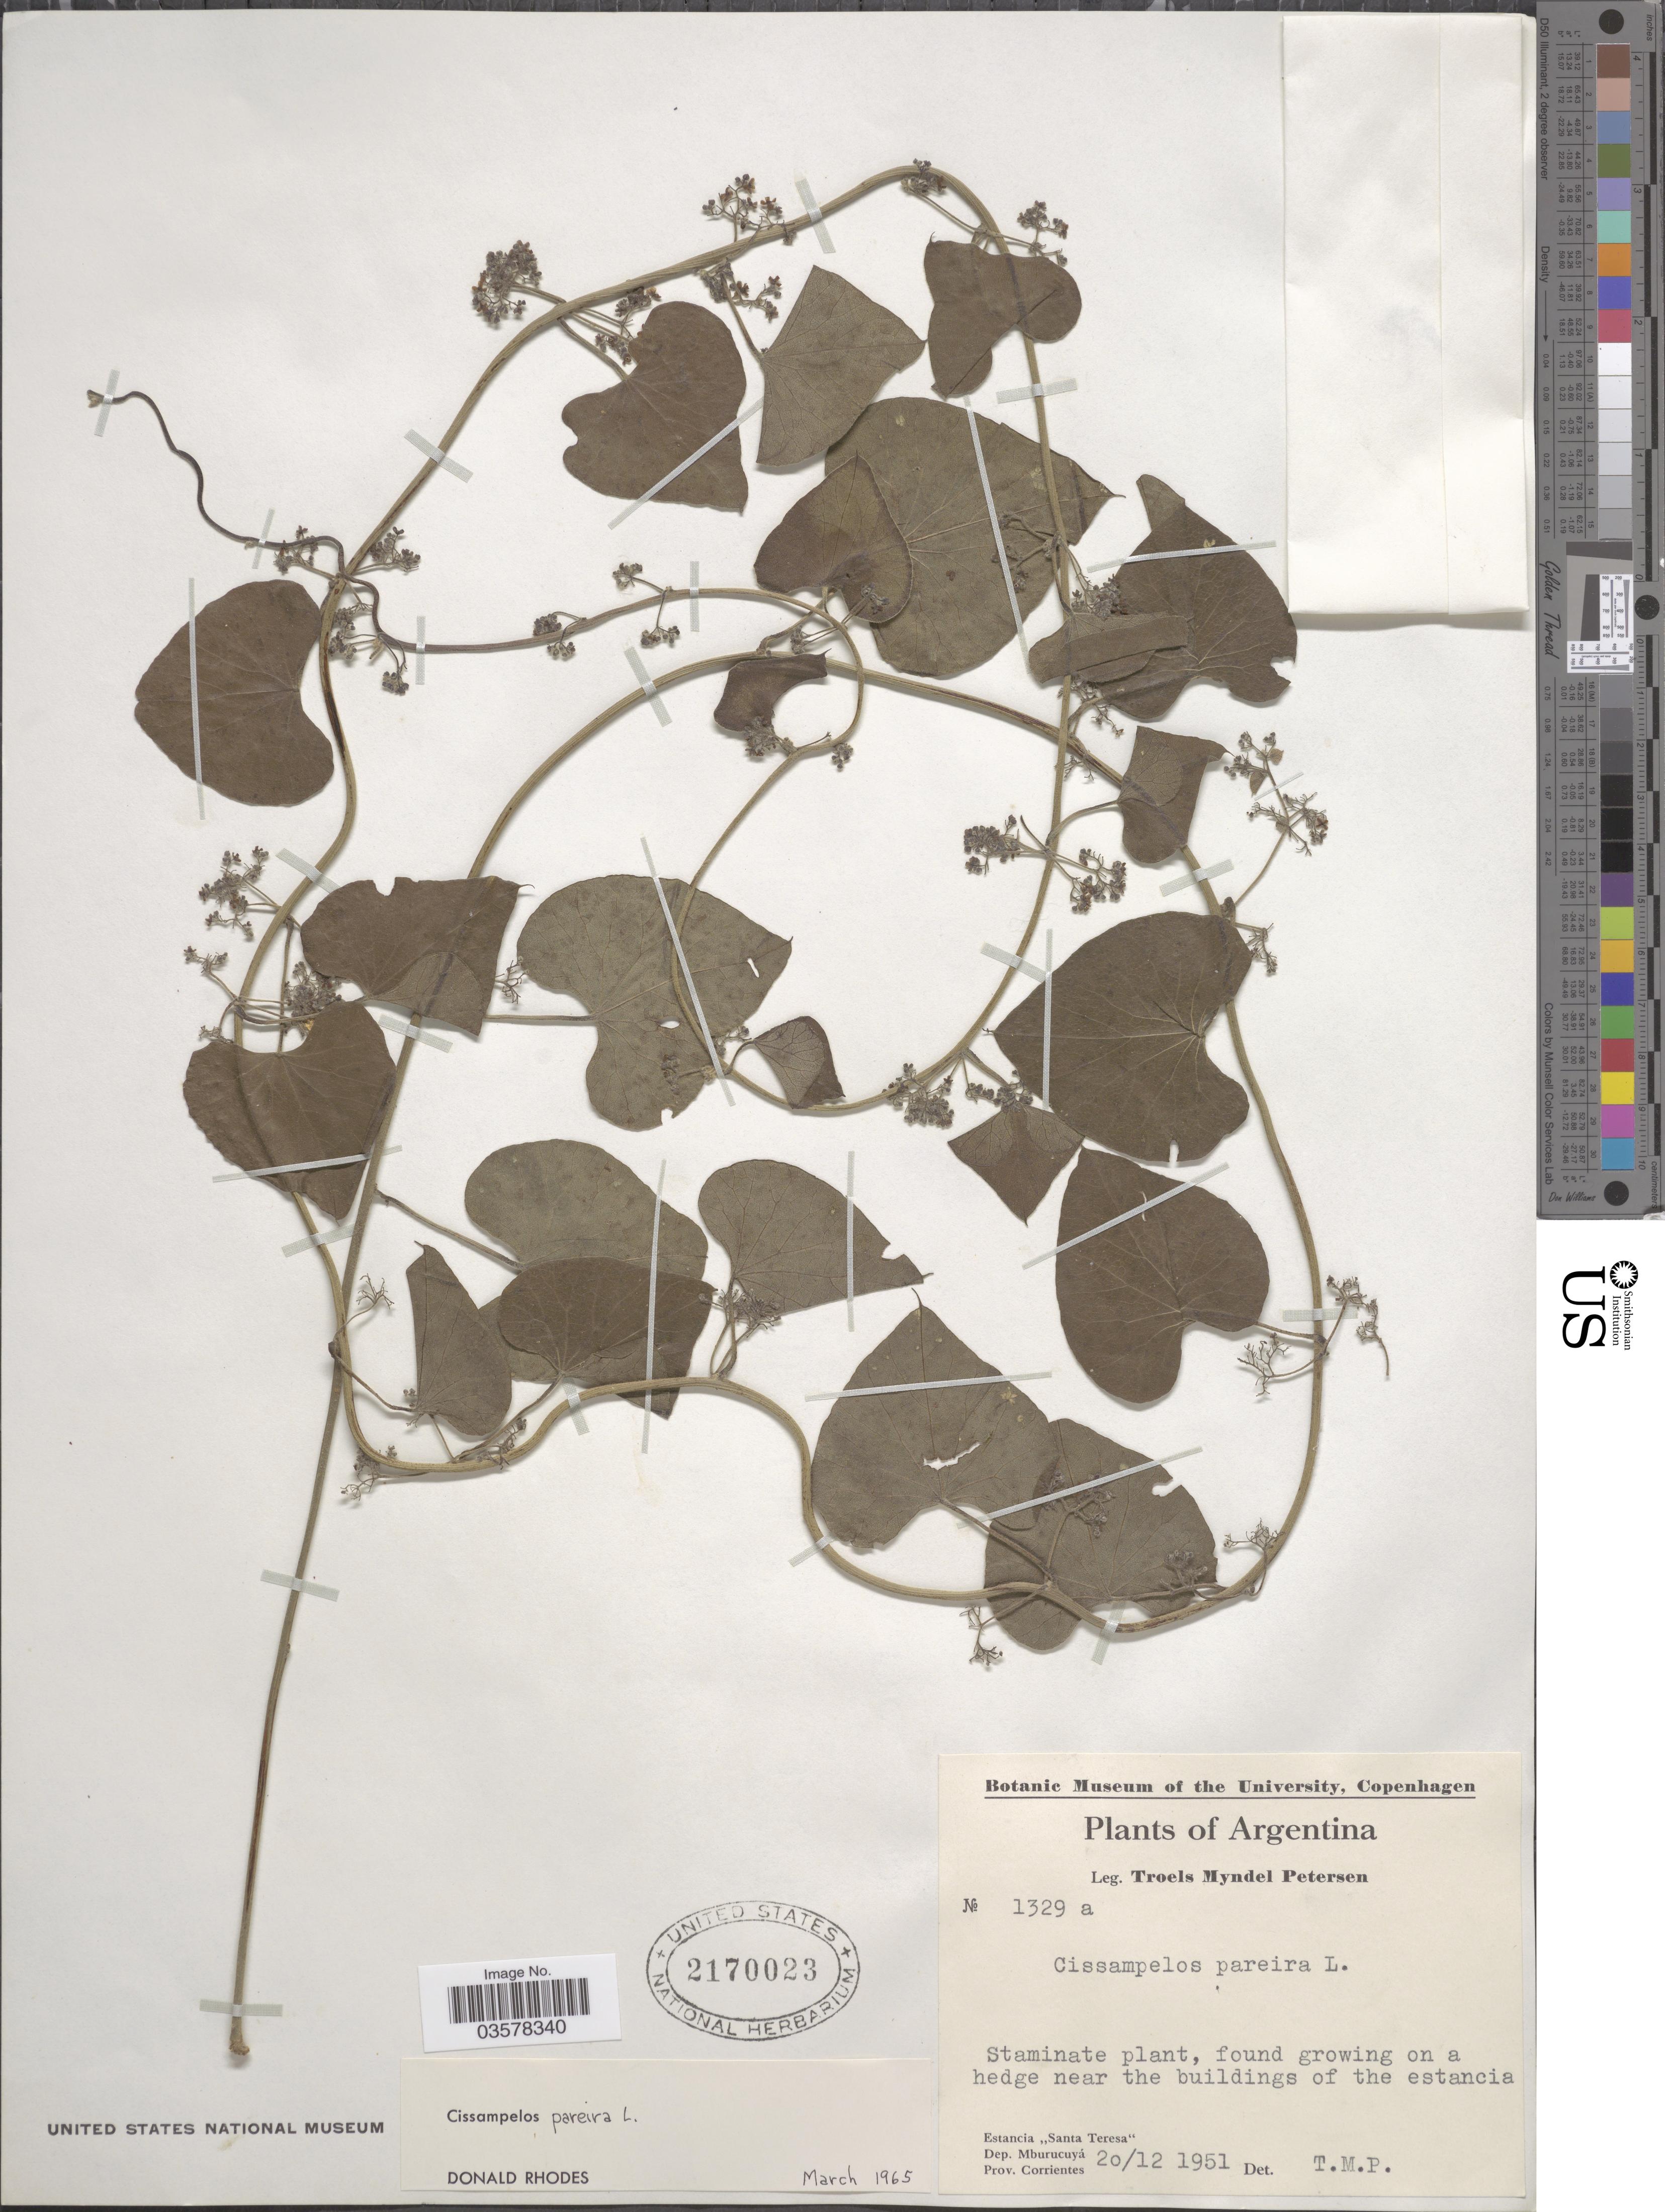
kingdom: Plantae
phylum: Tracheophyta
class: Magnoliopsida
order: Ranunculales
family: Menispermaceae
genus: Cissampelos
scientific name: Cissampelos pareira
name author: L.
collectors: T. M. Petersen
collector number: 1329 a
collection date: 1951-12-20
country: Argentina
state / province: Corrientes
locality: Near the buildings of the estancia. Estancia "Santa Teresa" Dep. Mburucuyá.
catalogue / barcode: US 2170023